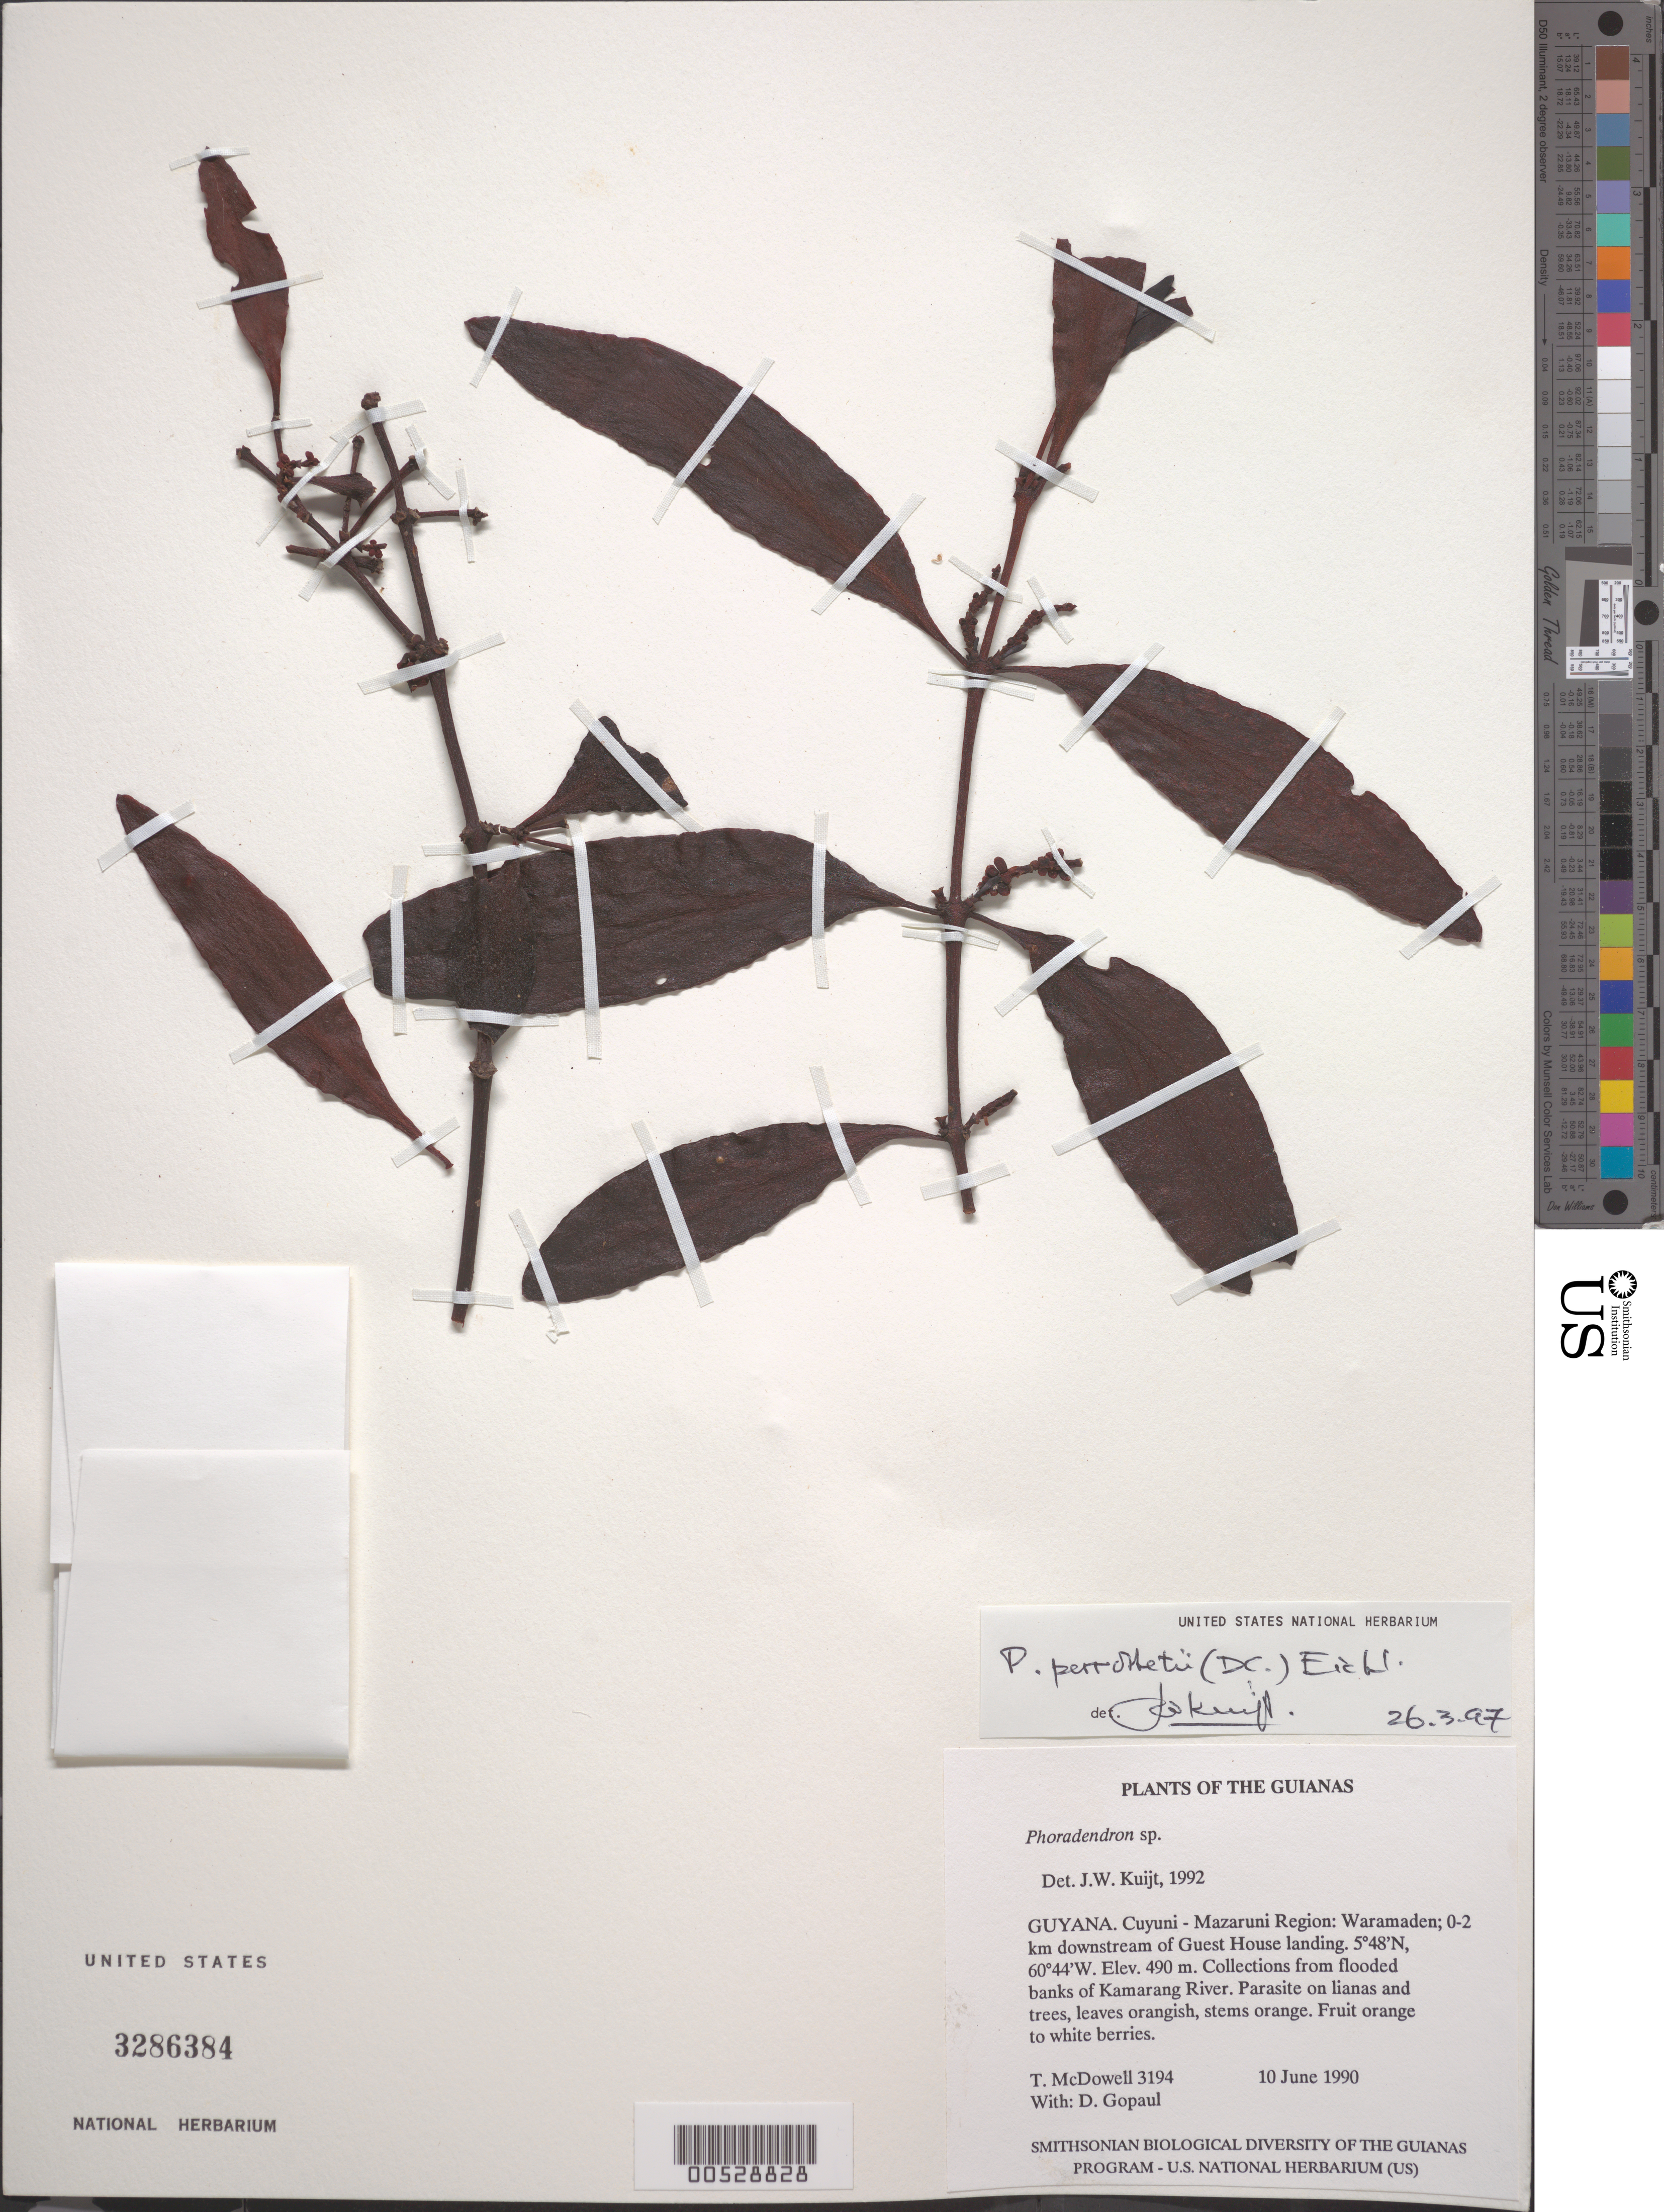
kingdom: Plantae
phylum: Tracheophyta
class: Magnoliopsida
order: Santalales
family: Viscaceae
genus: Phoradendron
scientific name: Phoradendron perrottetii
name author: (DC.) Eichler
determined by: Kuijt, Job, (CANADA)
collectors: T. McDowell & D. Gopaul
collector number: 3194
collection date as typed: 10 June 1990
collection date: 1990-06-10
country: Guyana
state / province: Cuyuni-Mazaruni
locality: Waramaden, Kamarang River 0-2 km downstream of Guest House landing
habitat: Flooded river banks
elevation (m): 490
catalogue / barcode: US 3286384